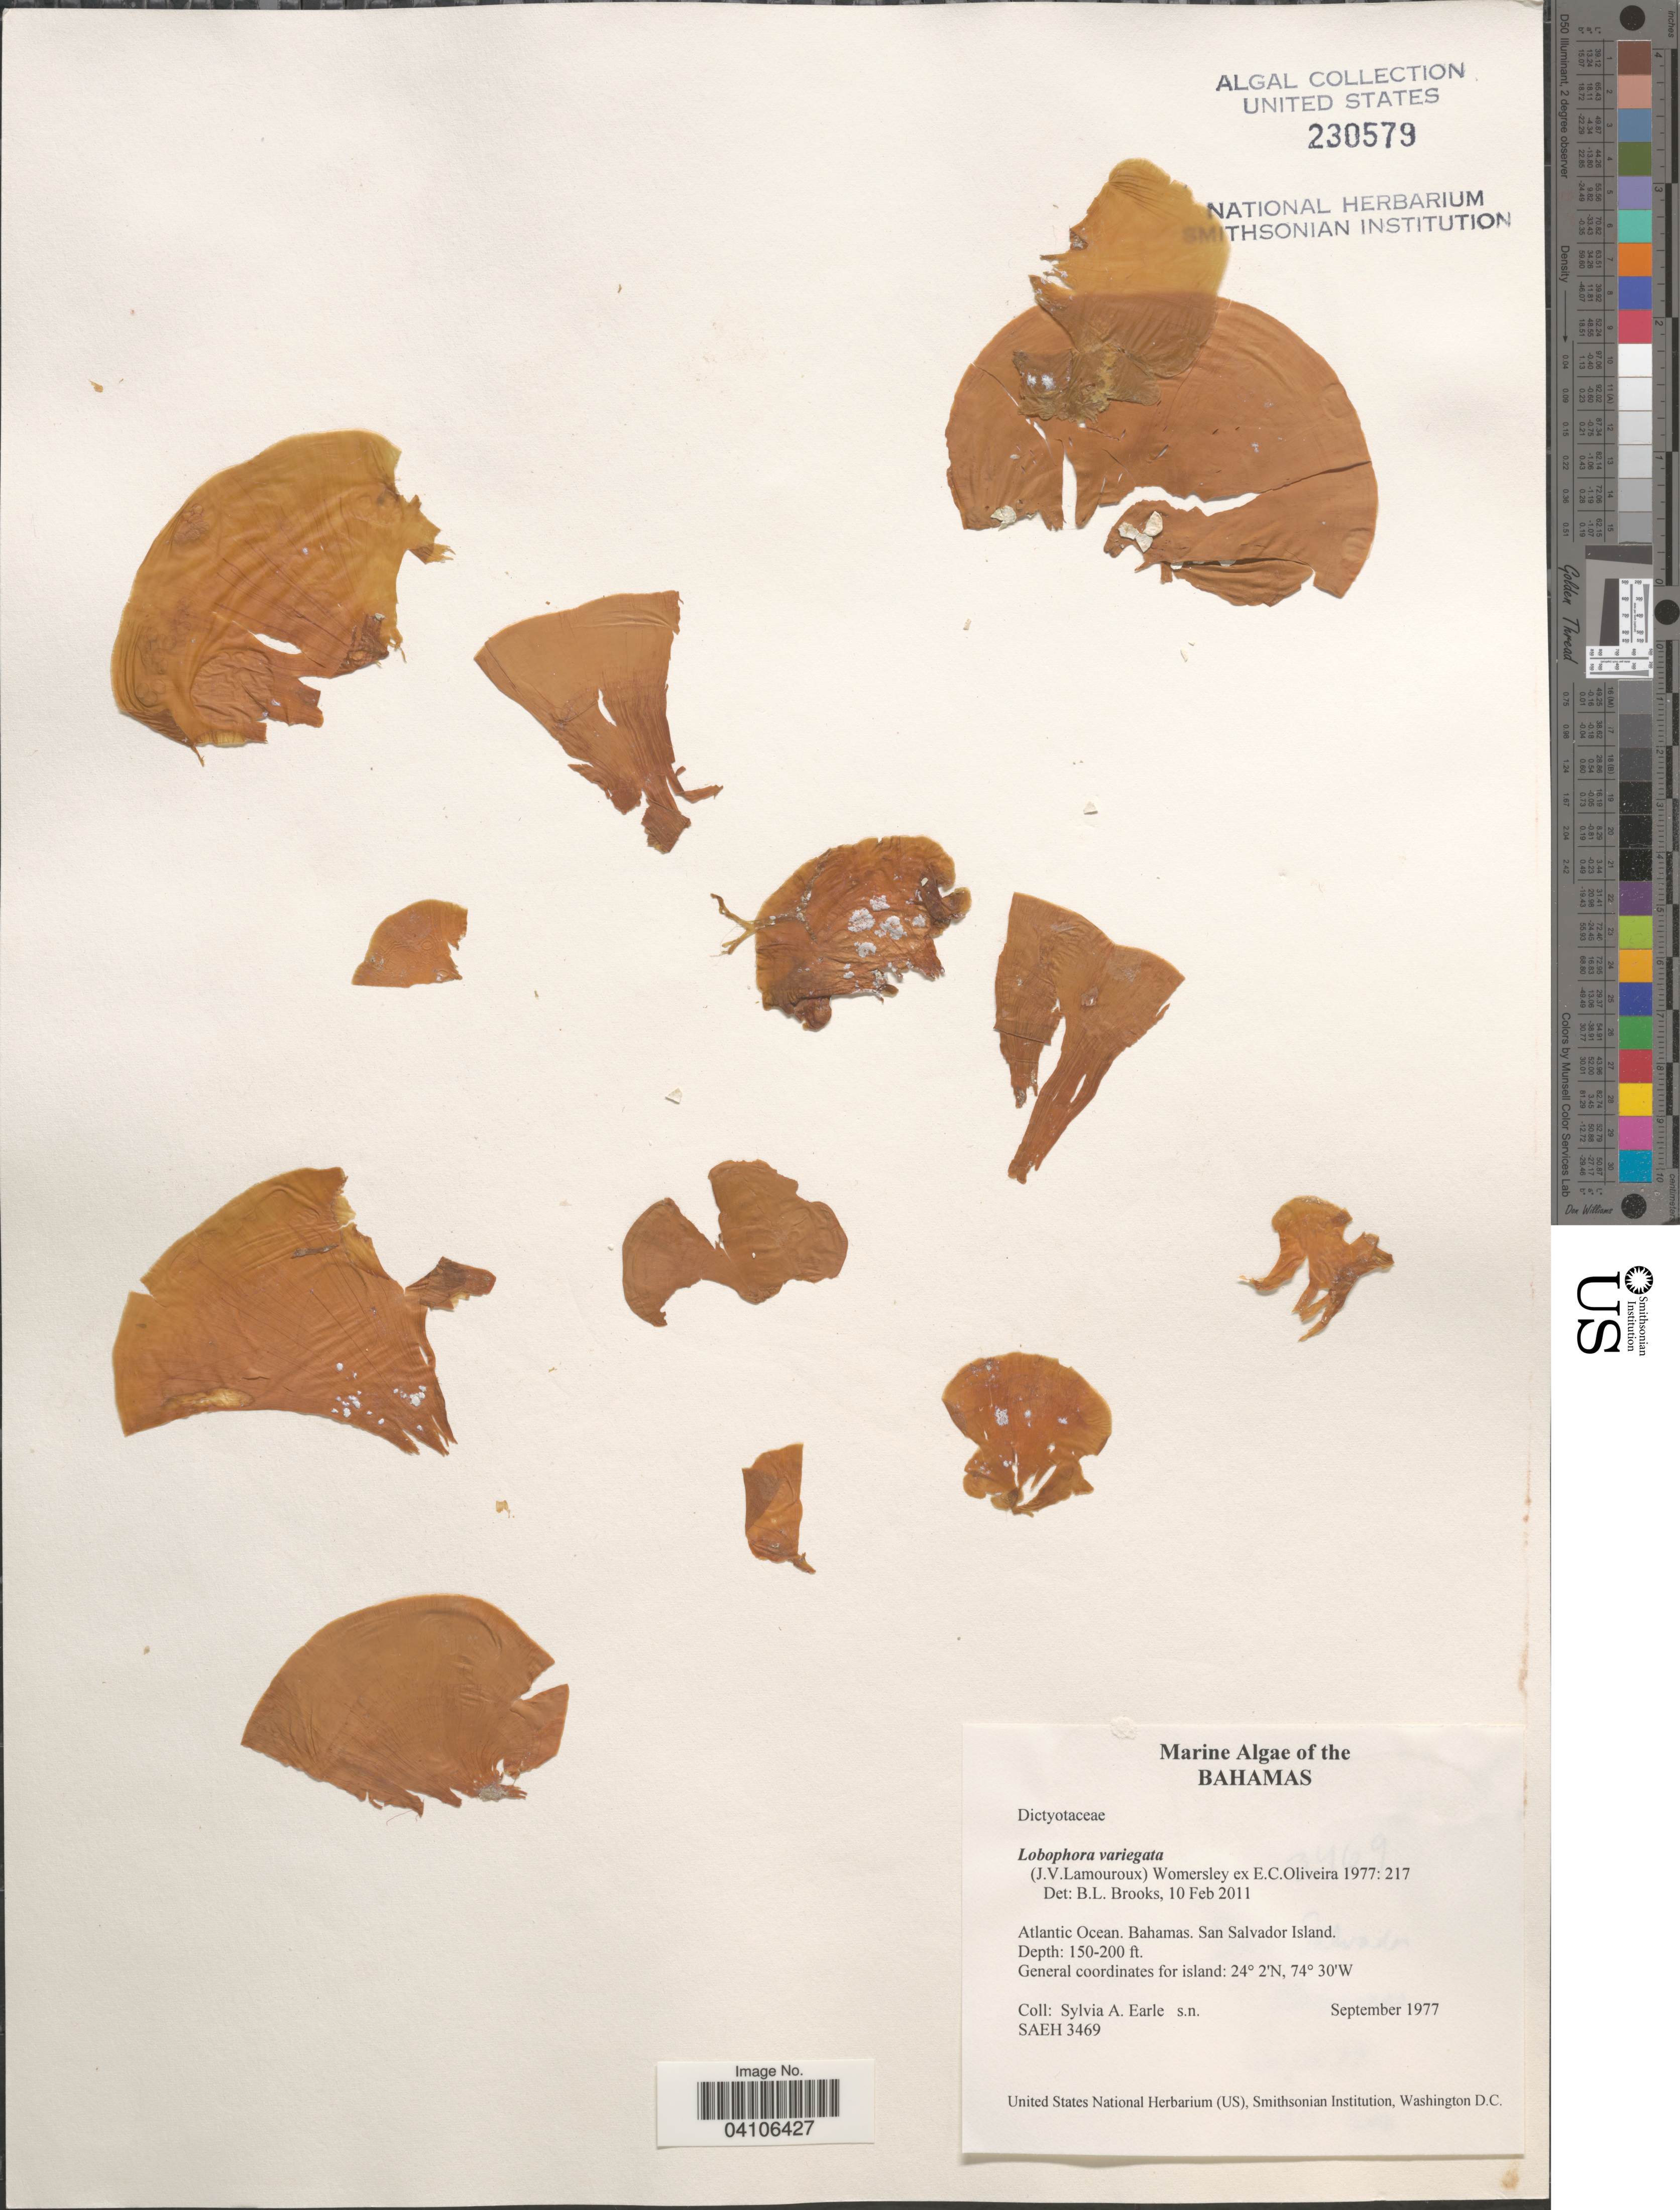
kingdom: Chromista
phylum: Ochrophyta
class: Phaeophyceae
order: Dictyotales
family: Dictyotaceae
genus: Lobophora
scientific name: Lobophora variegata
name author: (J.V.Lamouroux) Womersley & E.C. Oliveira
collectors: S. A. Earle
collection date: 1977-09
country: Bahamas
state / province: San Salvador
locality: Atlantic Ocean. San Salvador.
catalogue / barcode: US 230579